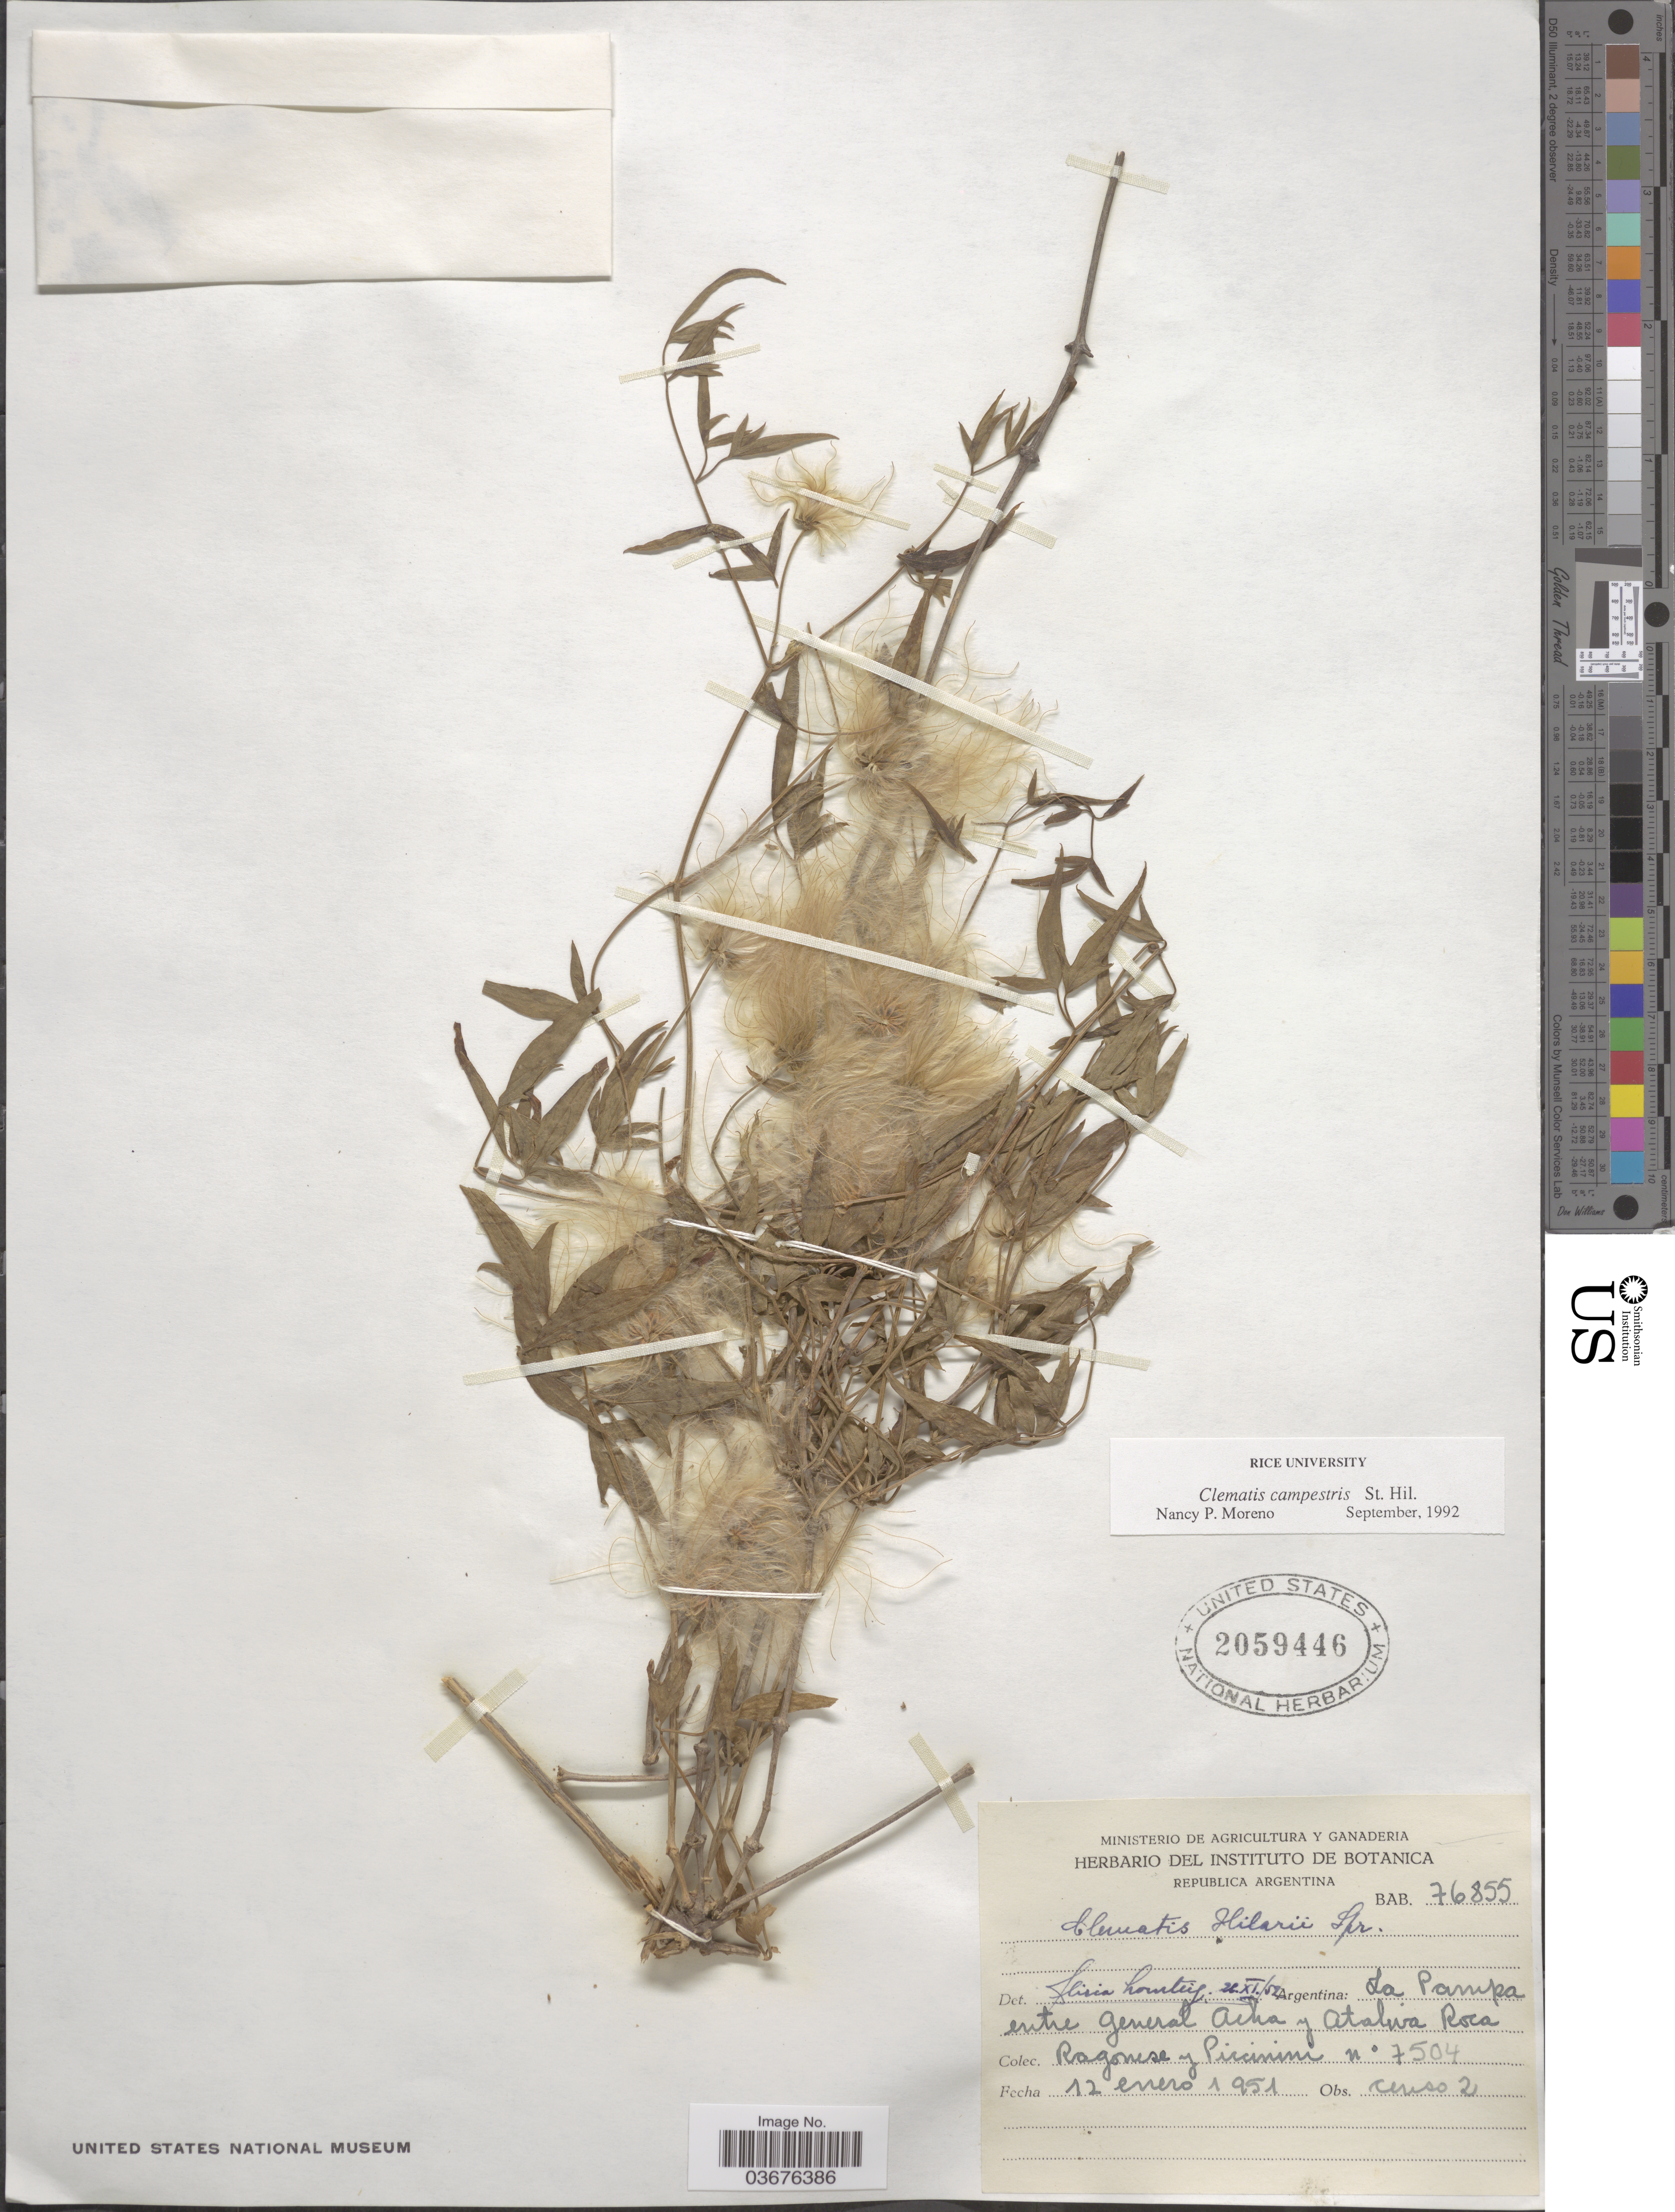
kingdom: Plantae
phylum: Tracheophyta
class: Magnoliopsida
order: Ranunculales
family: Ranunculaceae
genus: Clematis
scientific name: Clematis campestris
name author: A. St.-Hil.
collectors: Ragonese, -- & Piccinini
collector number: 7504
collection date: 1951-01-12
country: Argentina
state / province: La Pampa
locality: Entre General Acha y Ataliva Roca.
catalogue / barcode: US 2059446